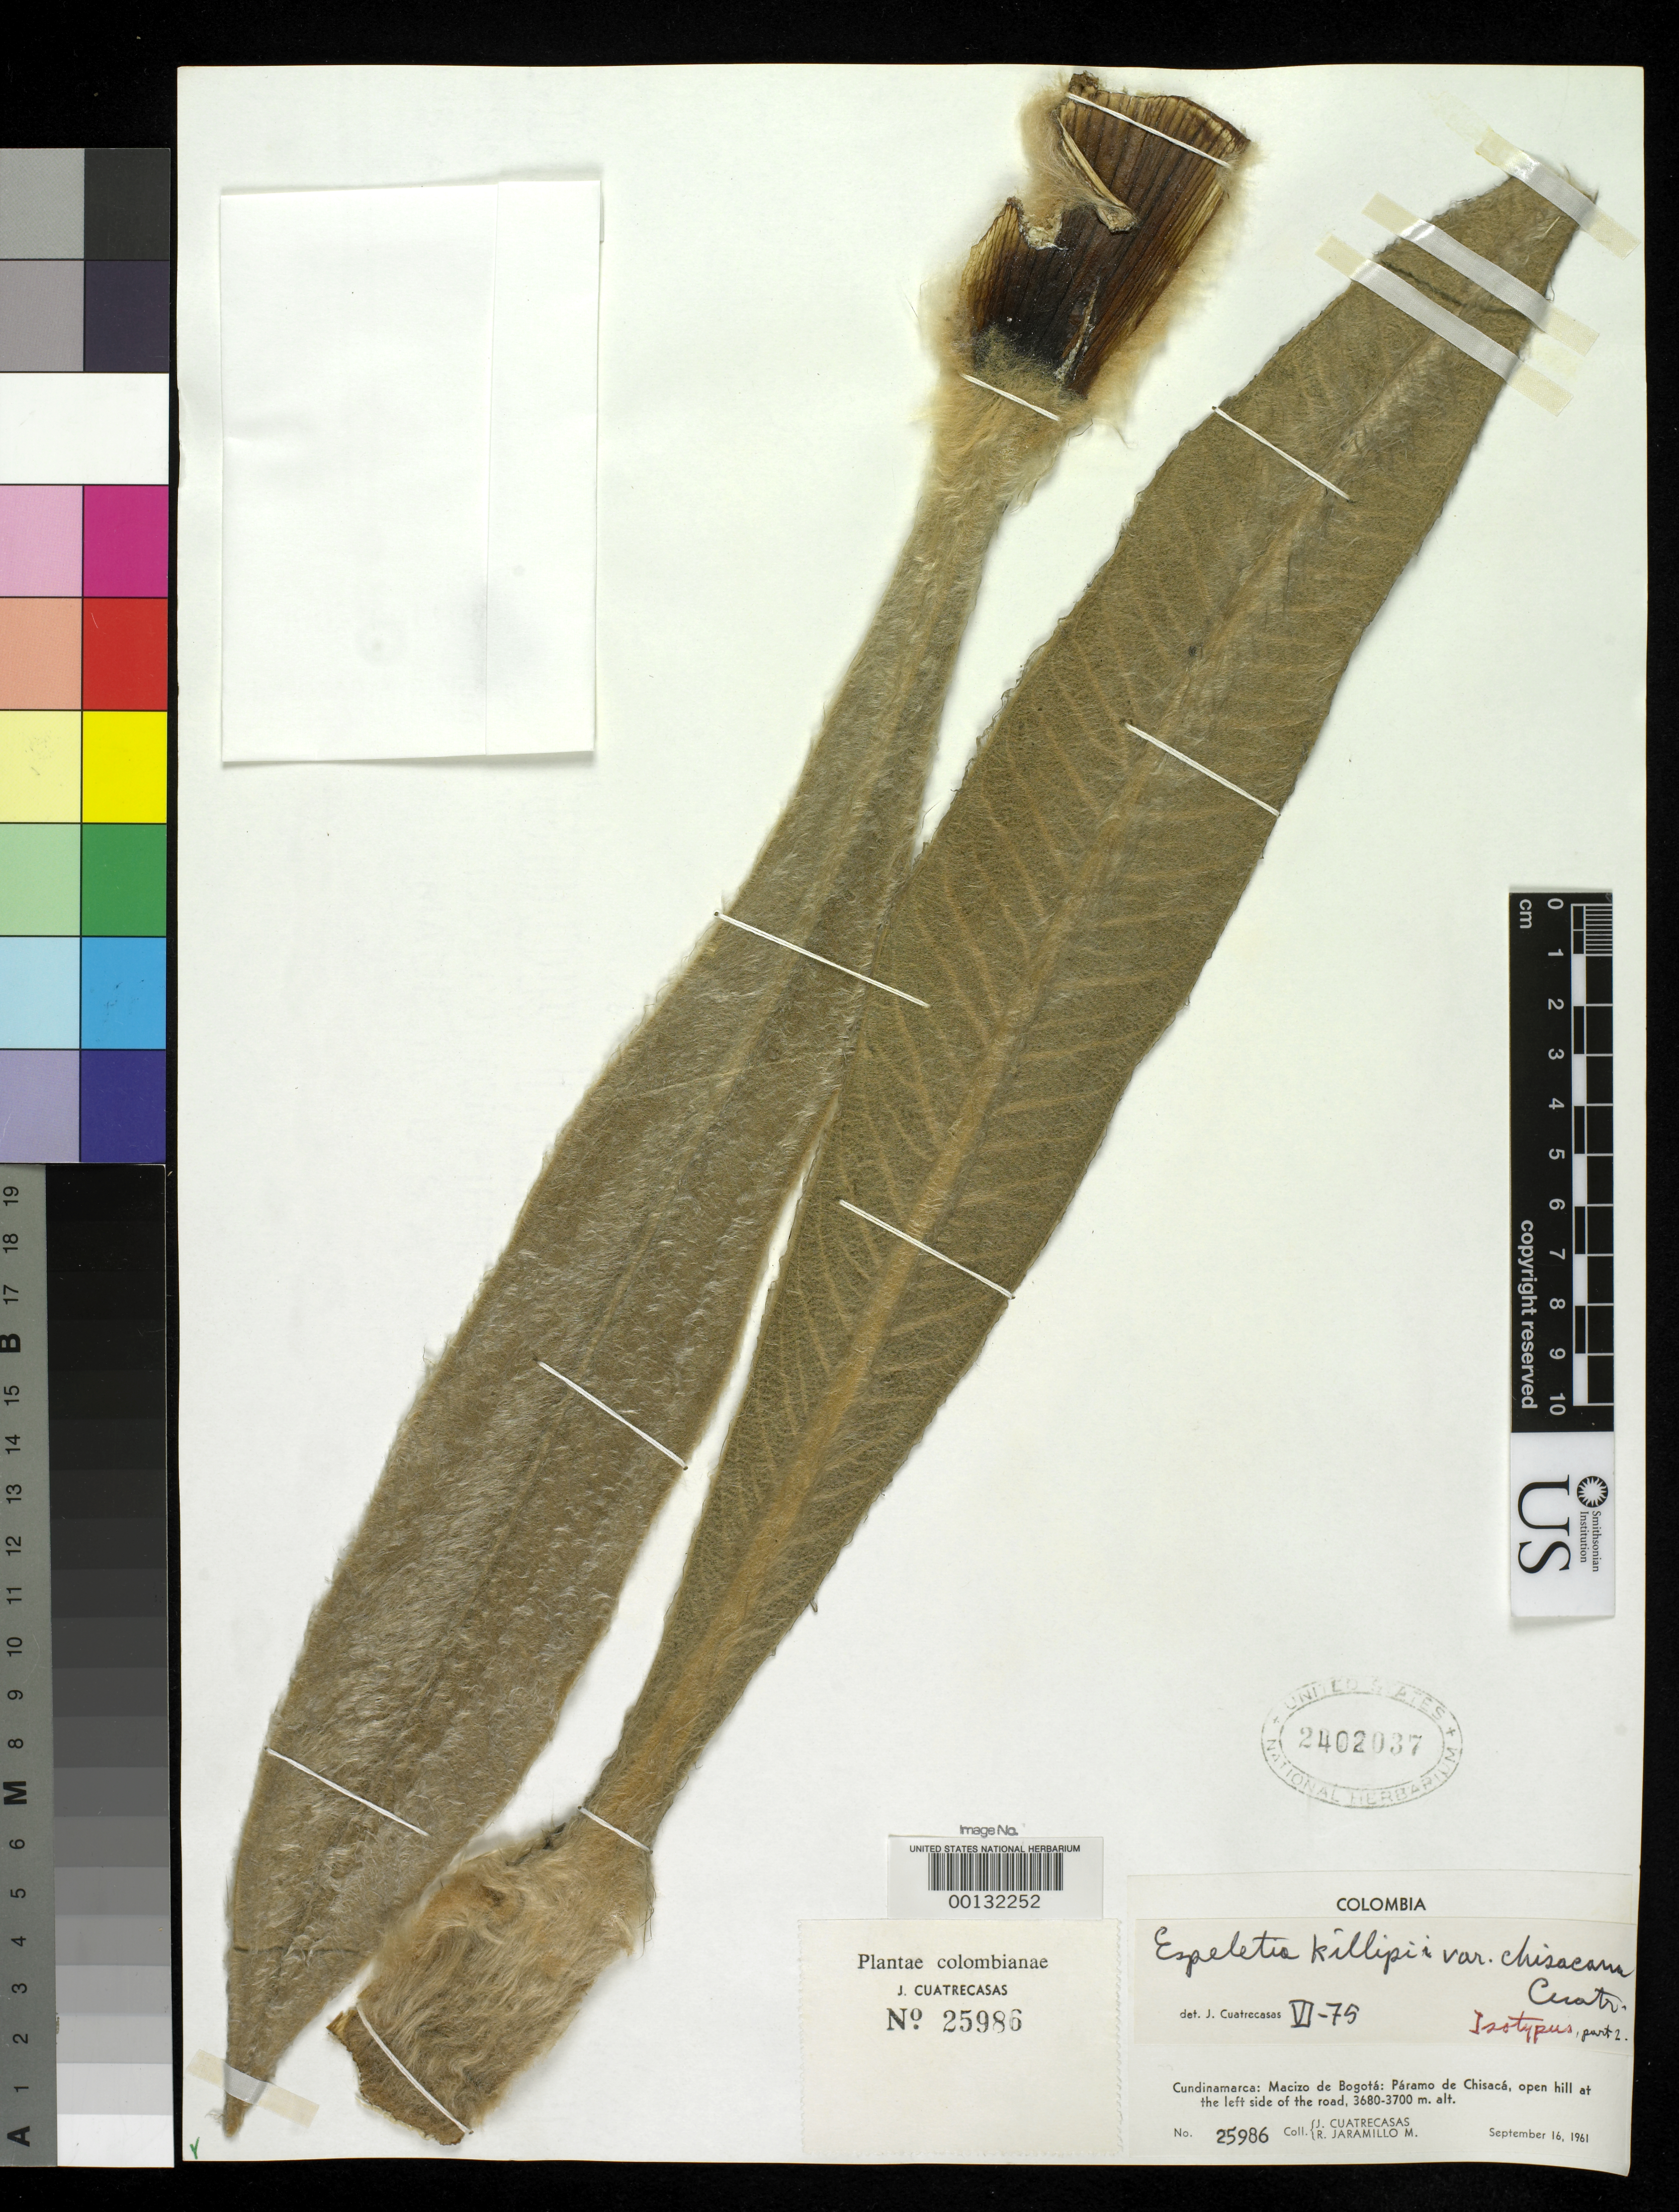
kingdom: Plantae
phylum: Tracheophyta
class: Magnoliopsida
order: Asterales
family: Asteraceae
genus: Espeletia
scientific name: Espeletia killipii var. chisacana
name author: Cuatrec.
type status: Isotype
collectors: J. Cuatrecasas & R. Jaramillo M.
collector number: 25986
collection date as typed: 16 Sep 1961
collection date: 1961-09-16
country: Colombia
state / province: Cundinamarca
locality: Macizo de Bogata, Páramo de Chisaca.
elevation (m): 3680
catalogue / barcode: US 2402037